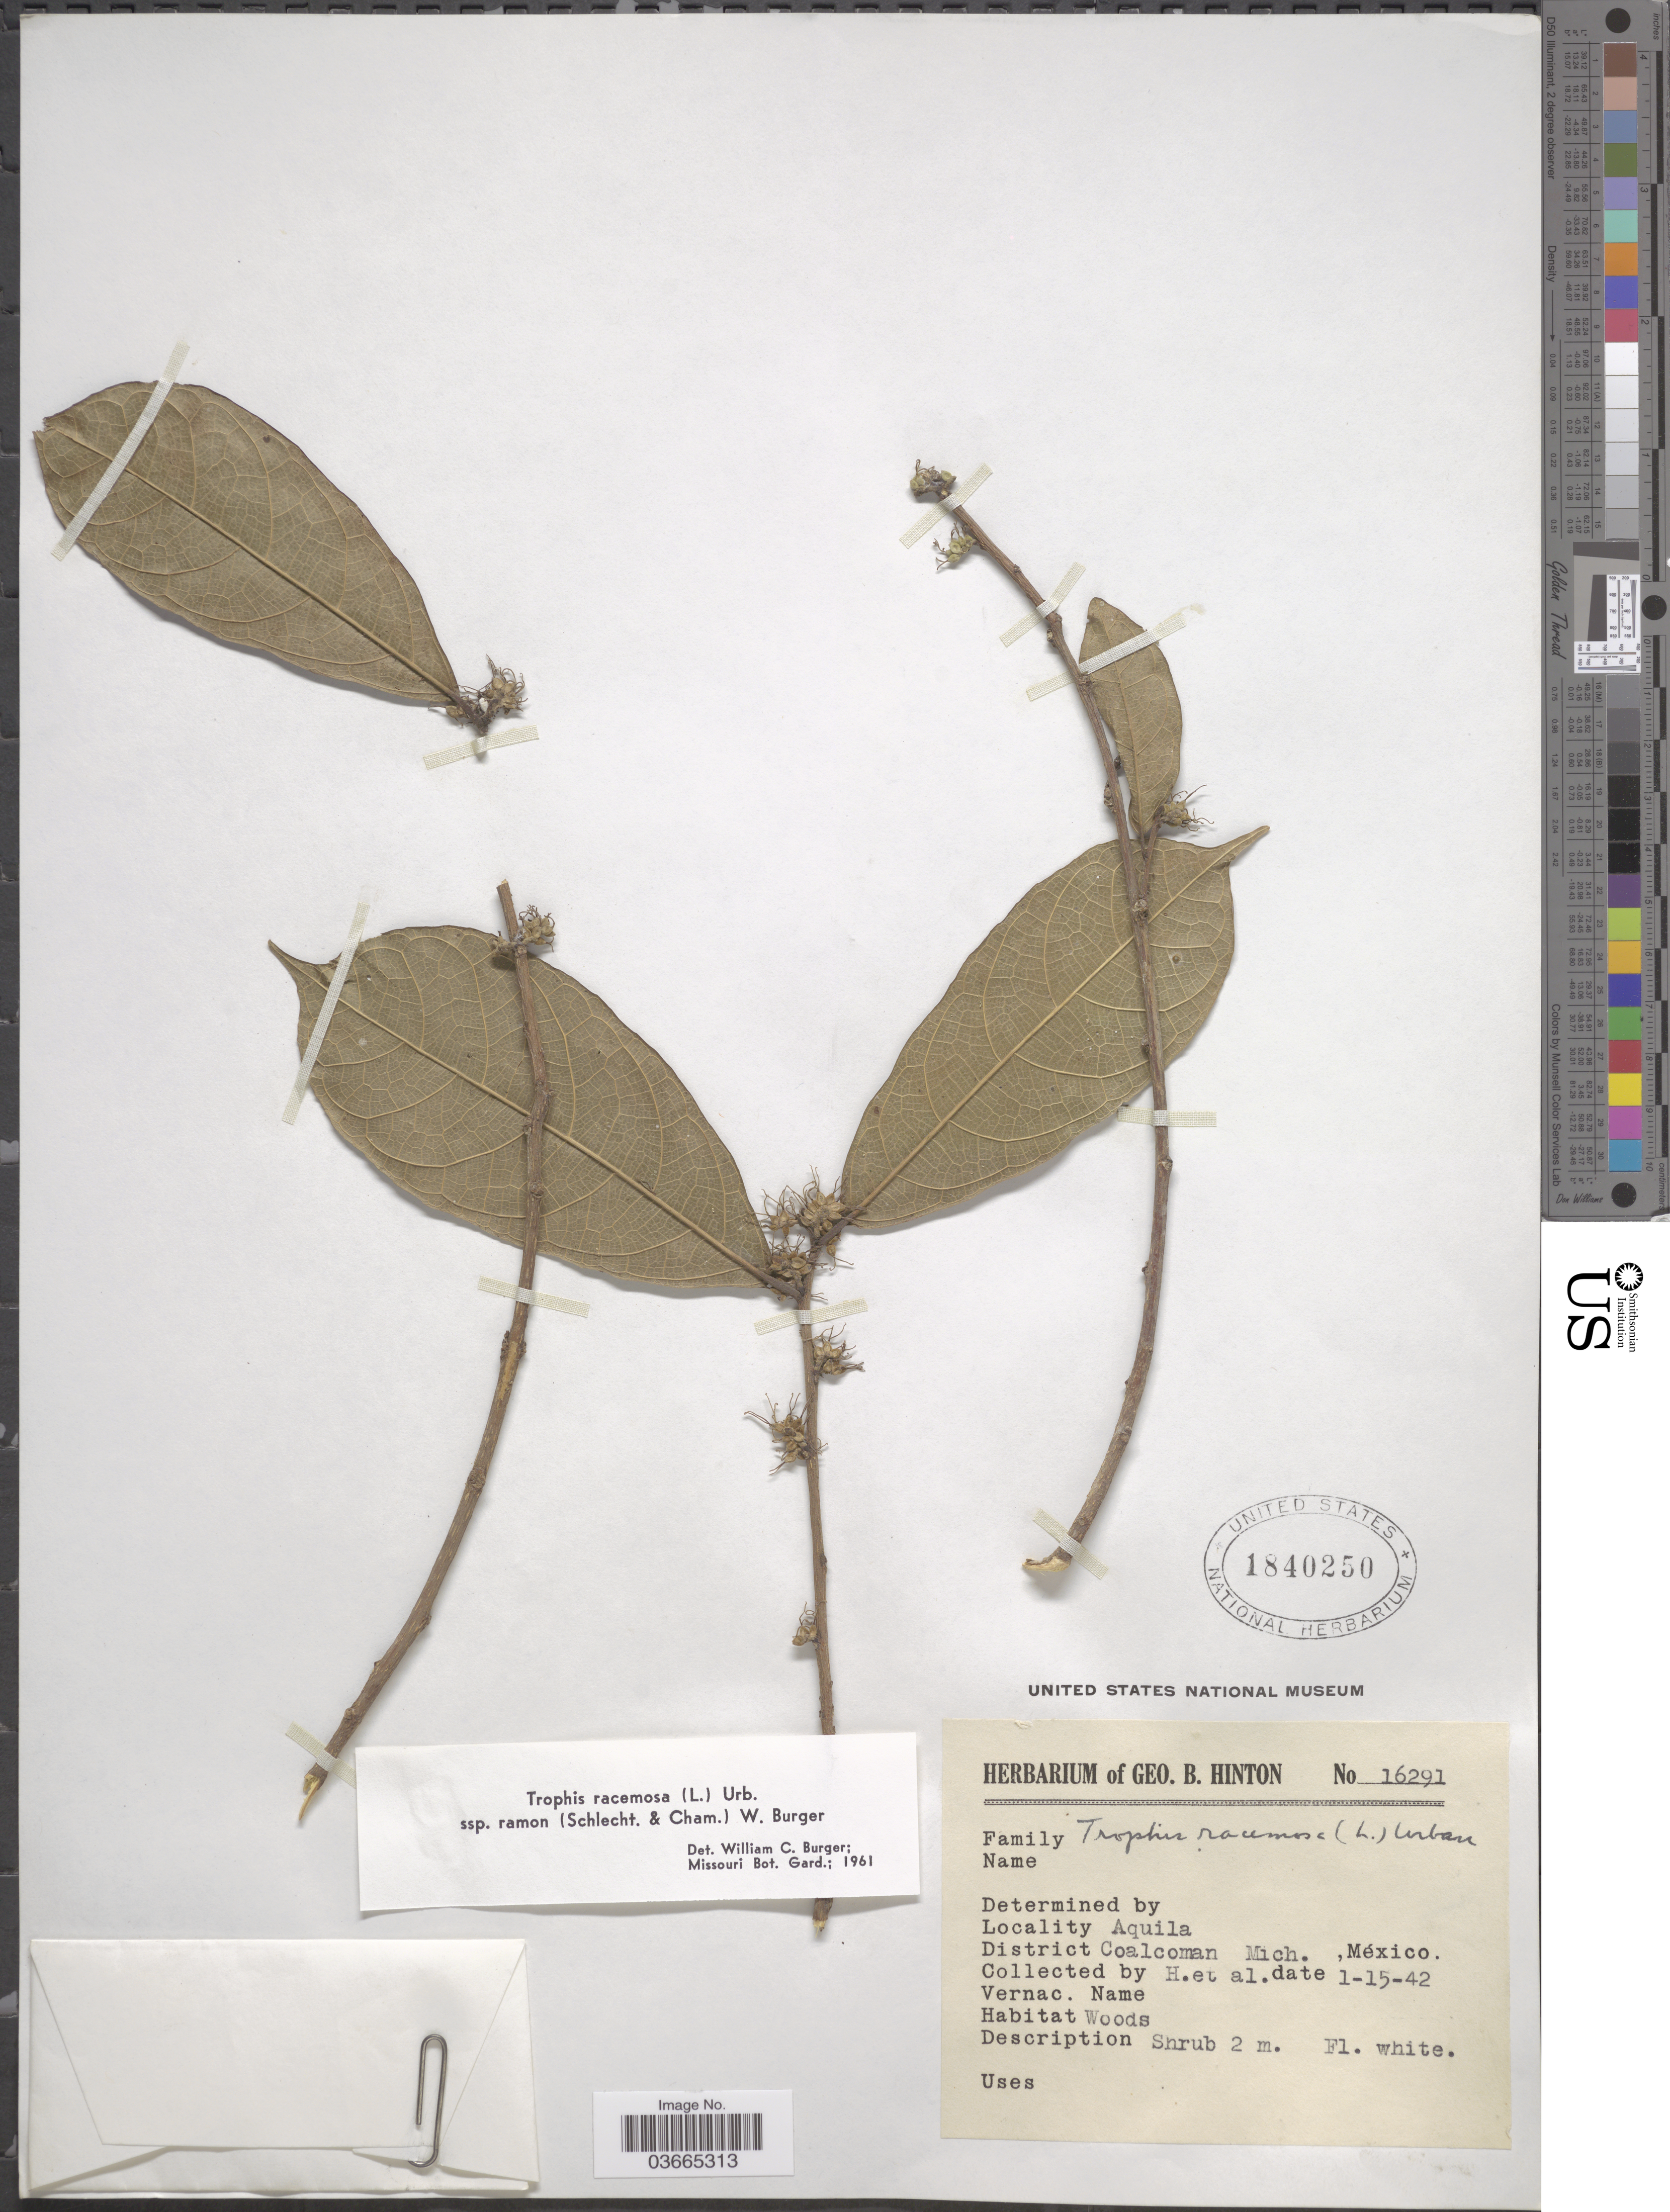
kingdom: Plantae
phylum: Tracheophyta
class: Magnoliopsida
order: Rosales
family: Moraceae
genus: Trophis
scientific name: Trophis racemosa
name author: (L.) Urb.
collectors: G. B. Hinton & et al.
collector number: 16291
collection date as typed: Transcribed d/m/y: 15/1/42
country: Mexico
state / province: Michoacán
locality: Aquila. District Coalcoman.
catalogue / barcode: US 1840250